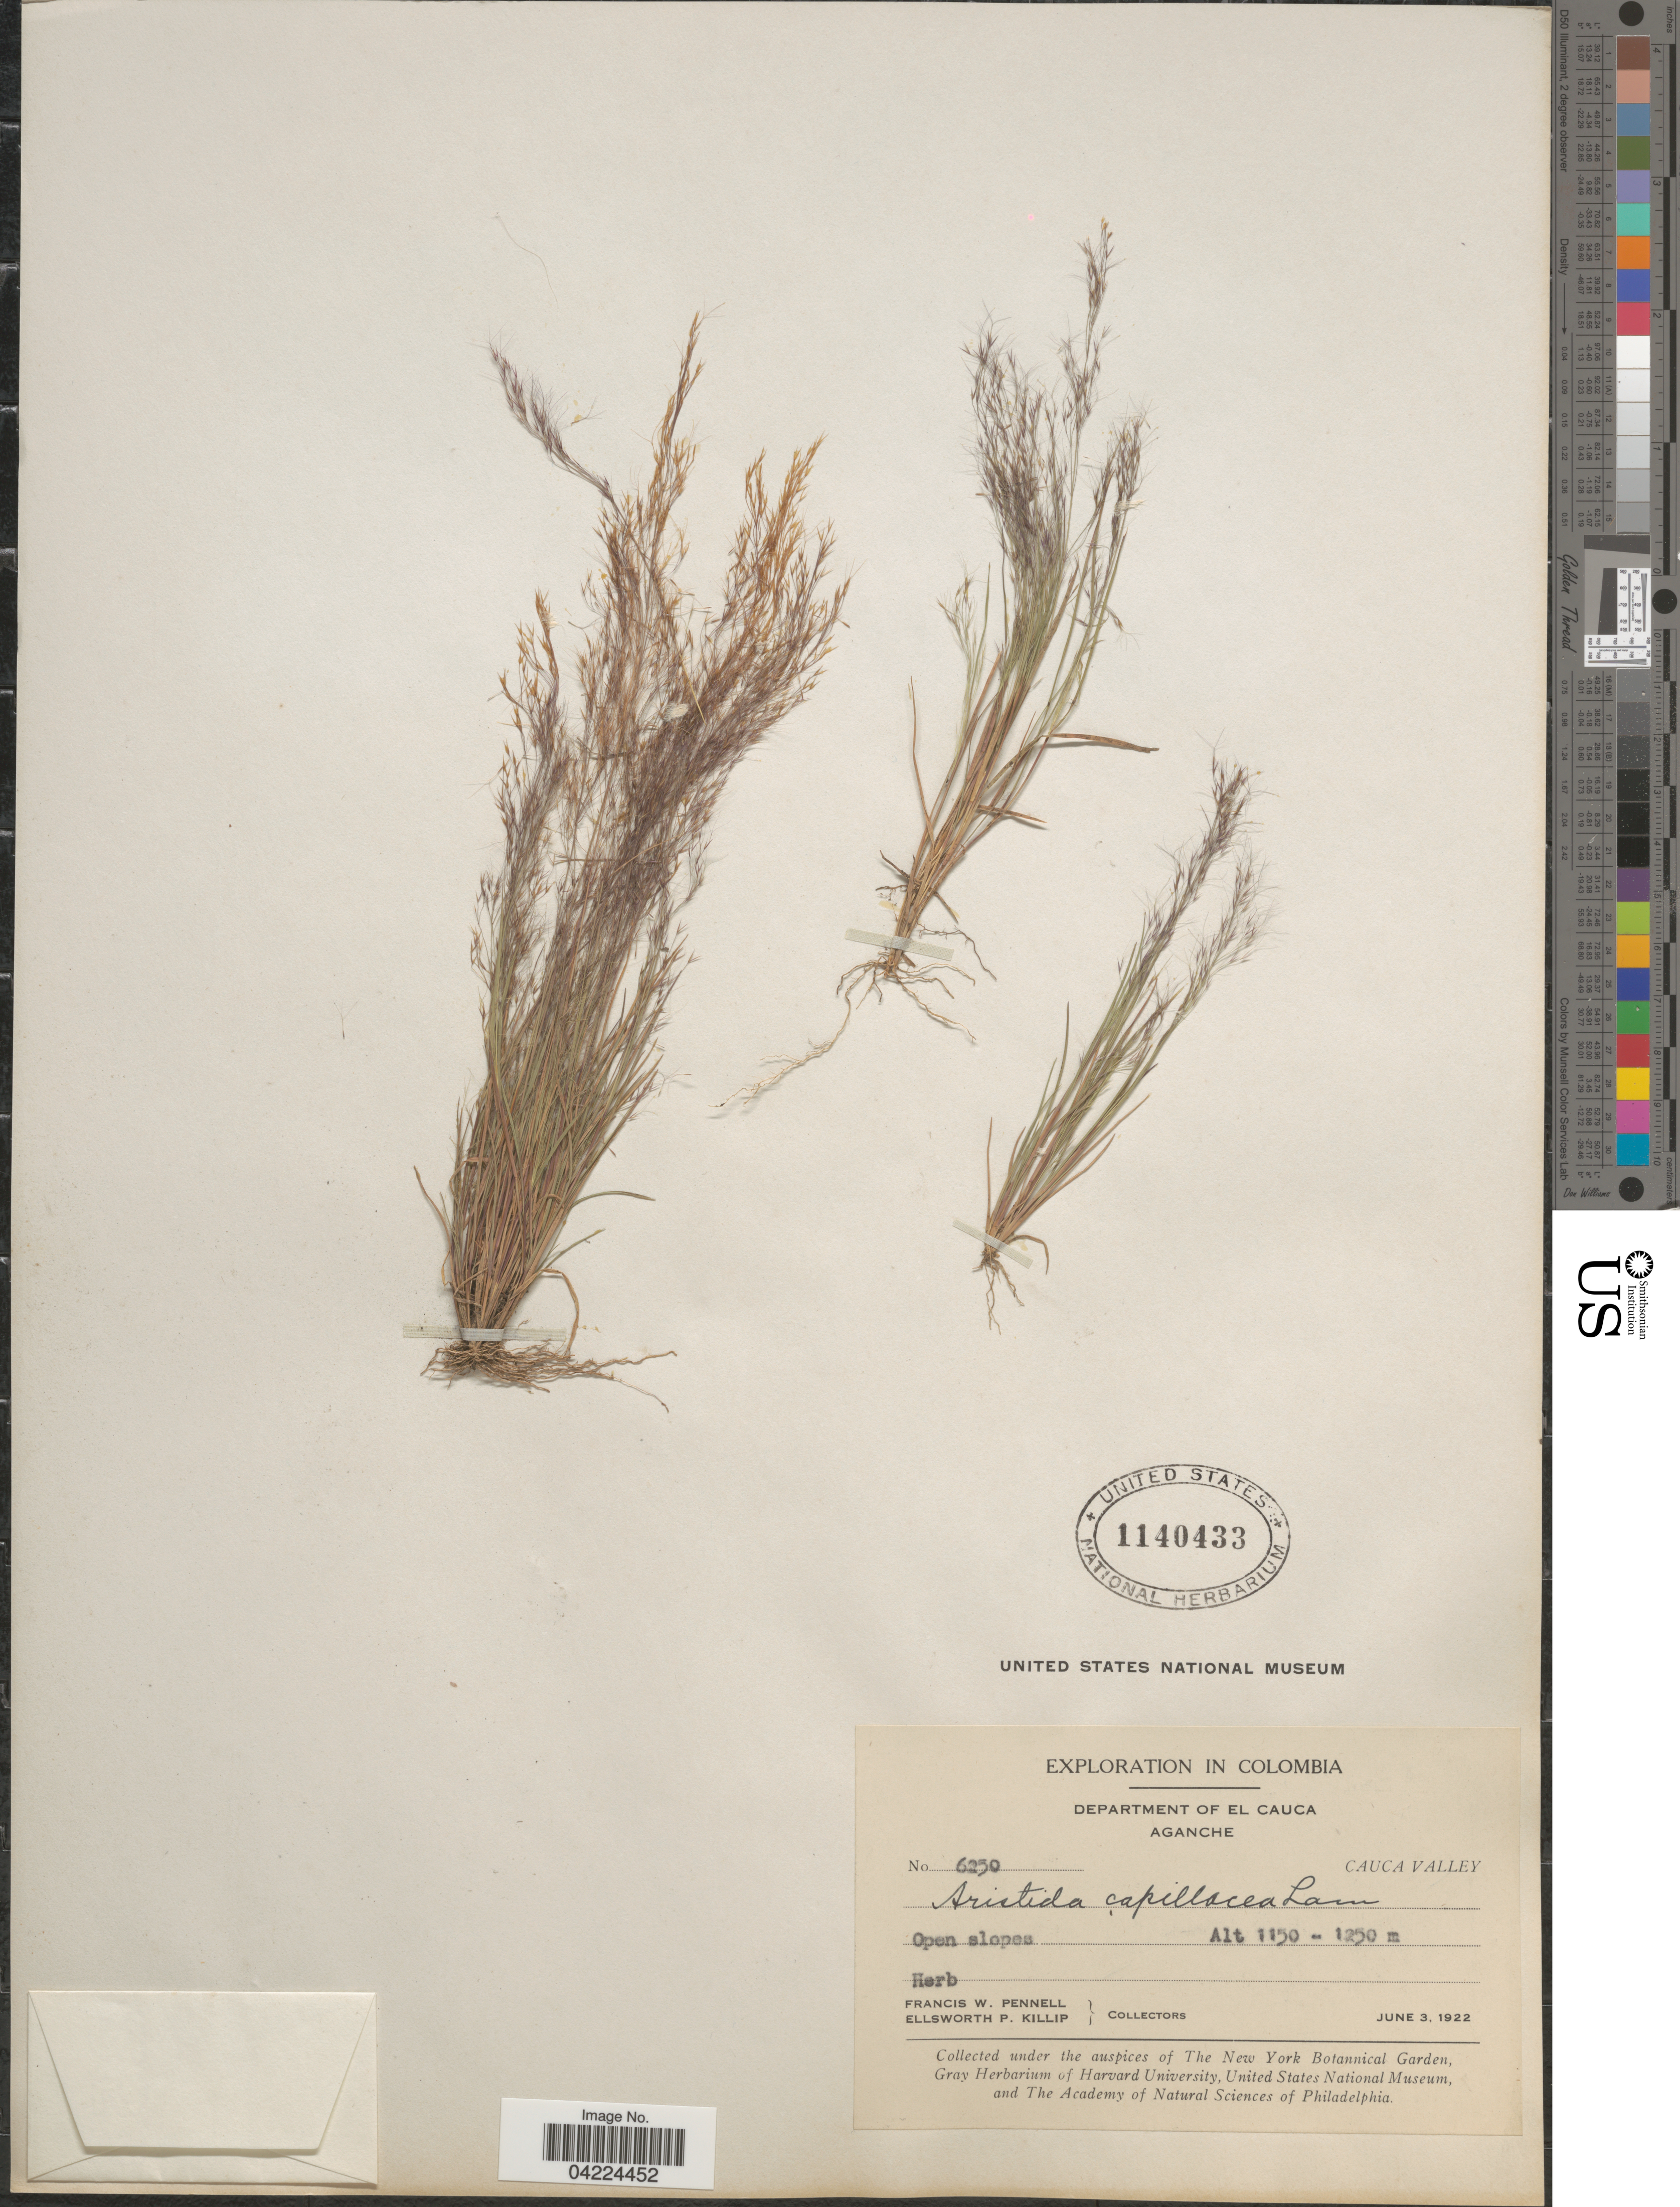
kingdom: Plantae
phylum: Tracheophyta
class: Liliopsida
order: Poales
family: Poaceae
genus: Aristida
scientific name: Aristida capillacea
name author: Lam.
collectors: F. W. Pennell & E. P. Killip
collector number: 6250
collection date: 1922-06-03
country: Colombia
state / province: Cauca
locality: Exploration in Colombia. Department of El Cauca. Aganche. Cauca Valley.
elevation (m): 1150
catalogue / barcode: US 1140433